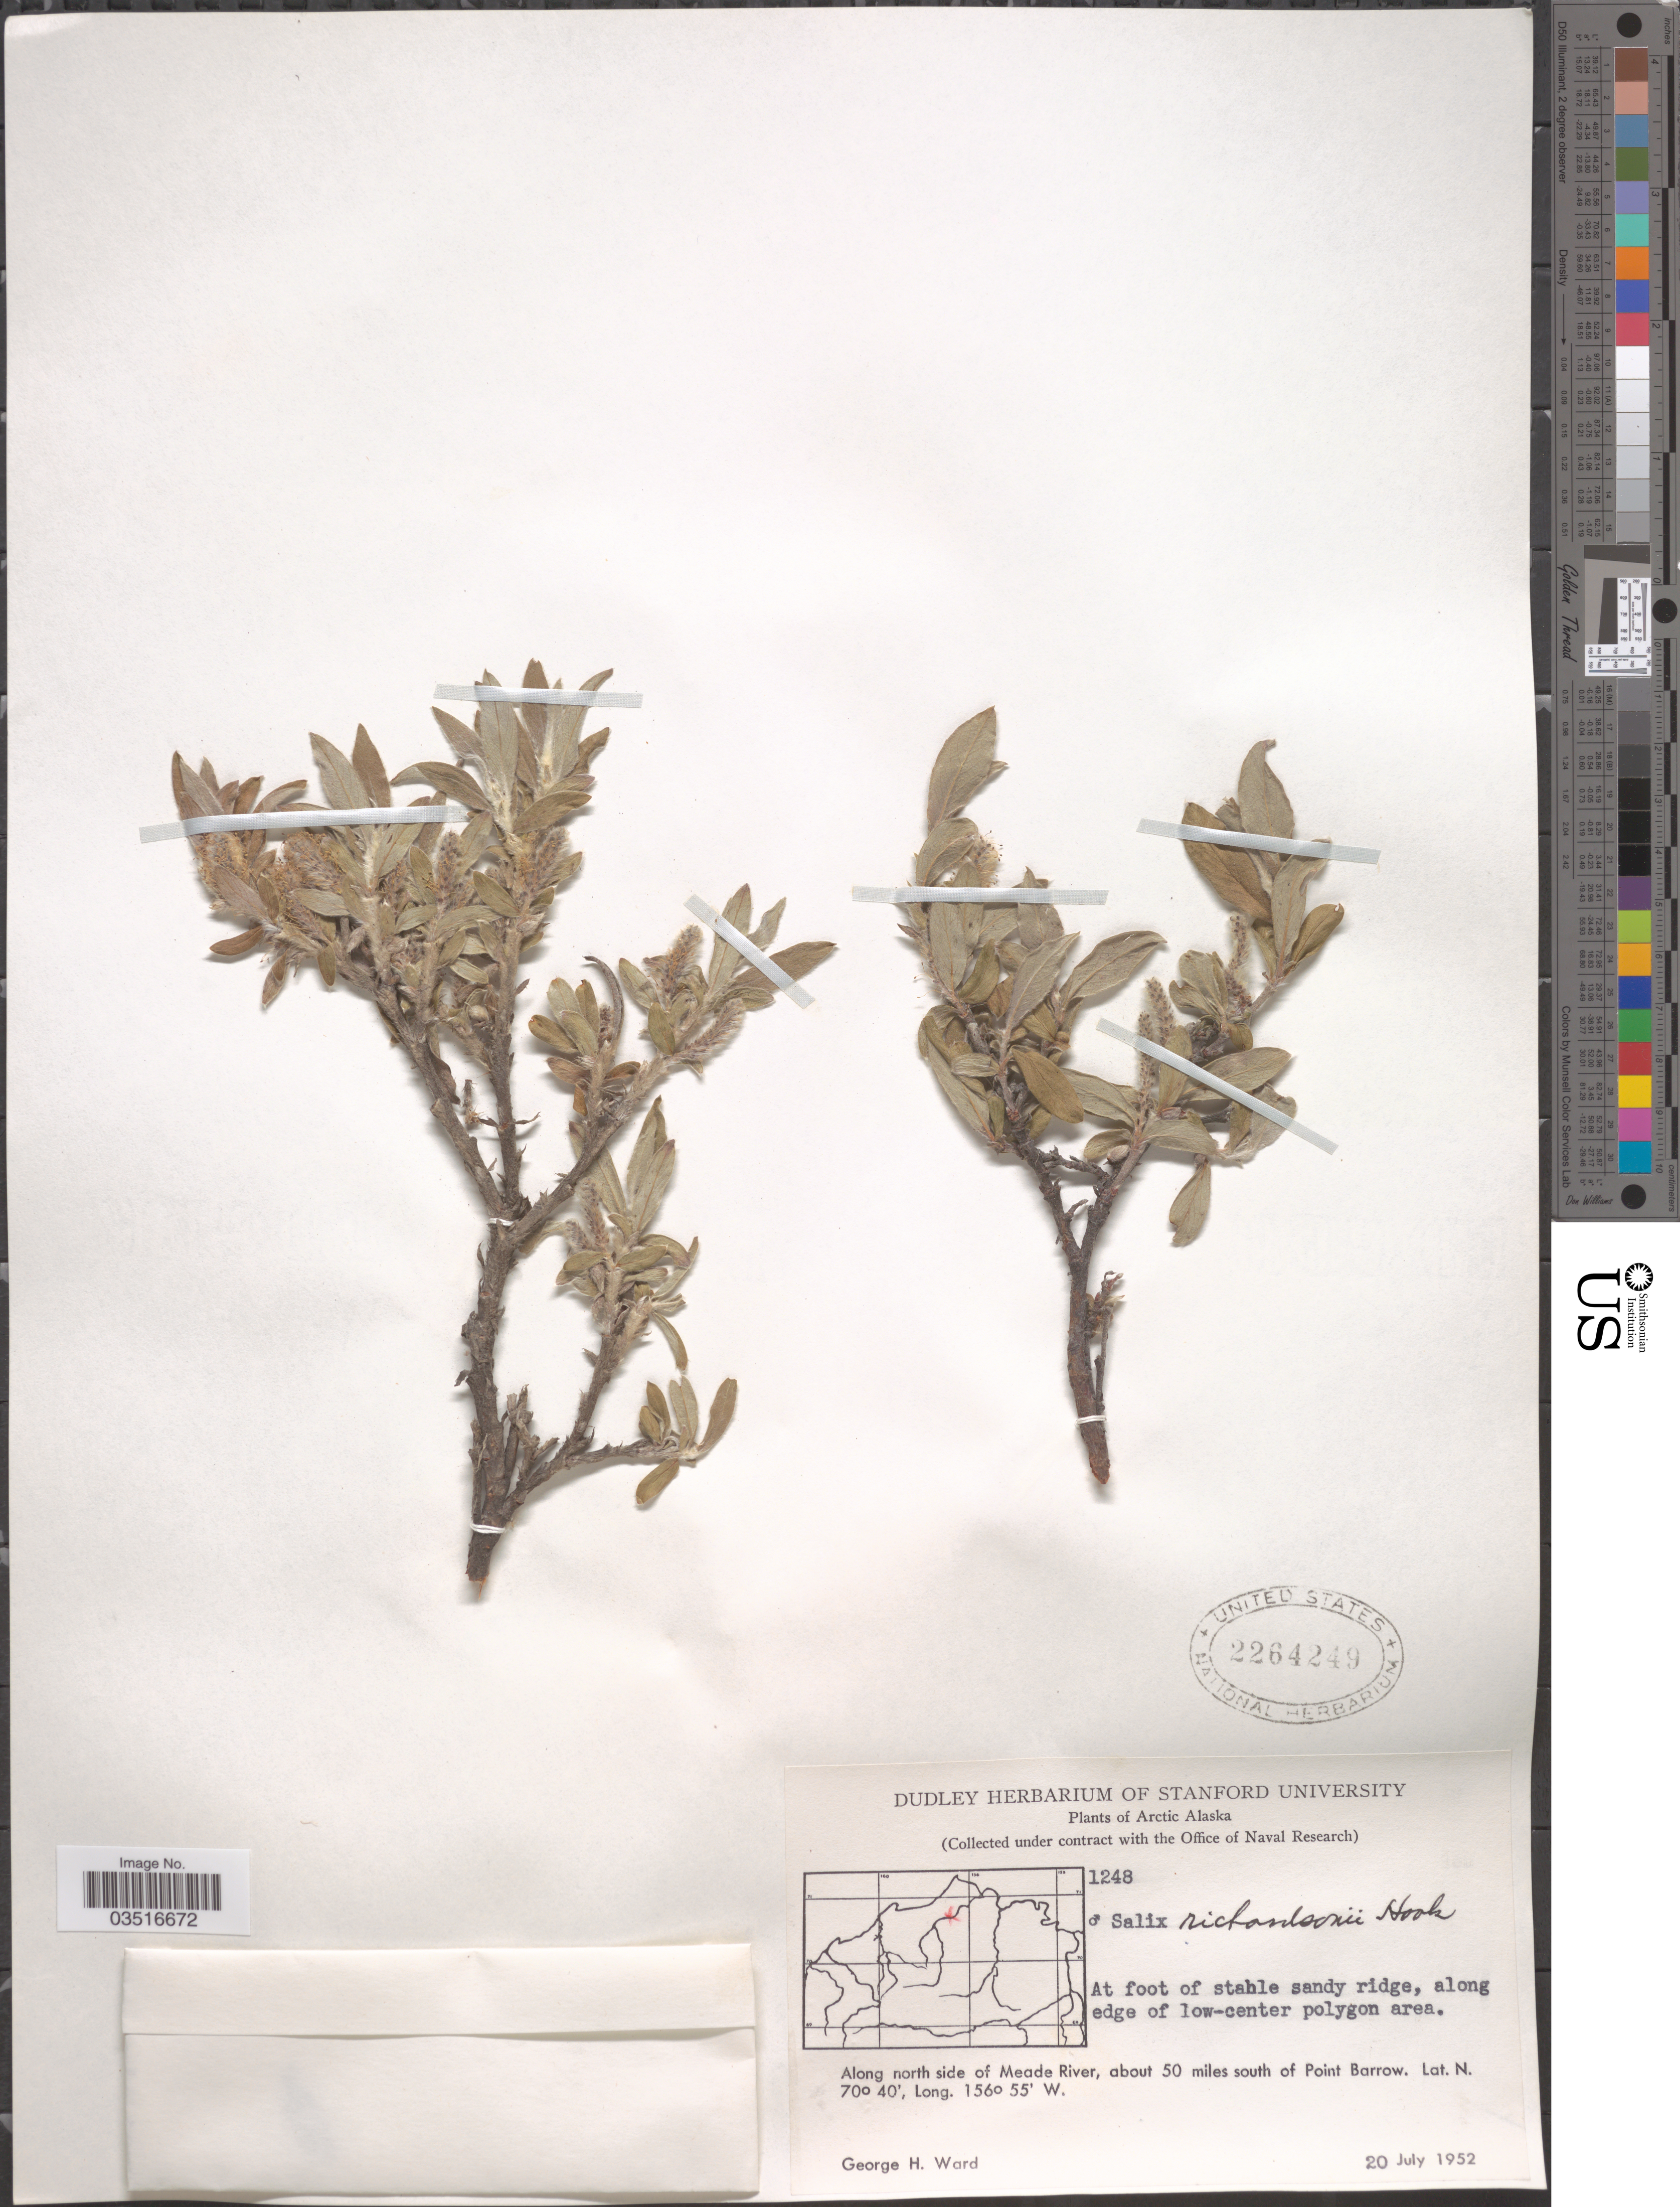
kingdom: Plantae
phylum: Tracheophyta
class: Magnoliopsida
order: Malpighiales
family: Salicaceae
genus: Salix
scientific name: Salix richardsonii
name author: Hook.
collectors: G. H. Ward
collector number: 1248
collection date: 1952-07-20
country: United States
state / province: Alaska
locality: Arctic Alaska. Along north side of Meade River, about 50 miles south of Point Barrow.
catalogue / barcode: US 2264249